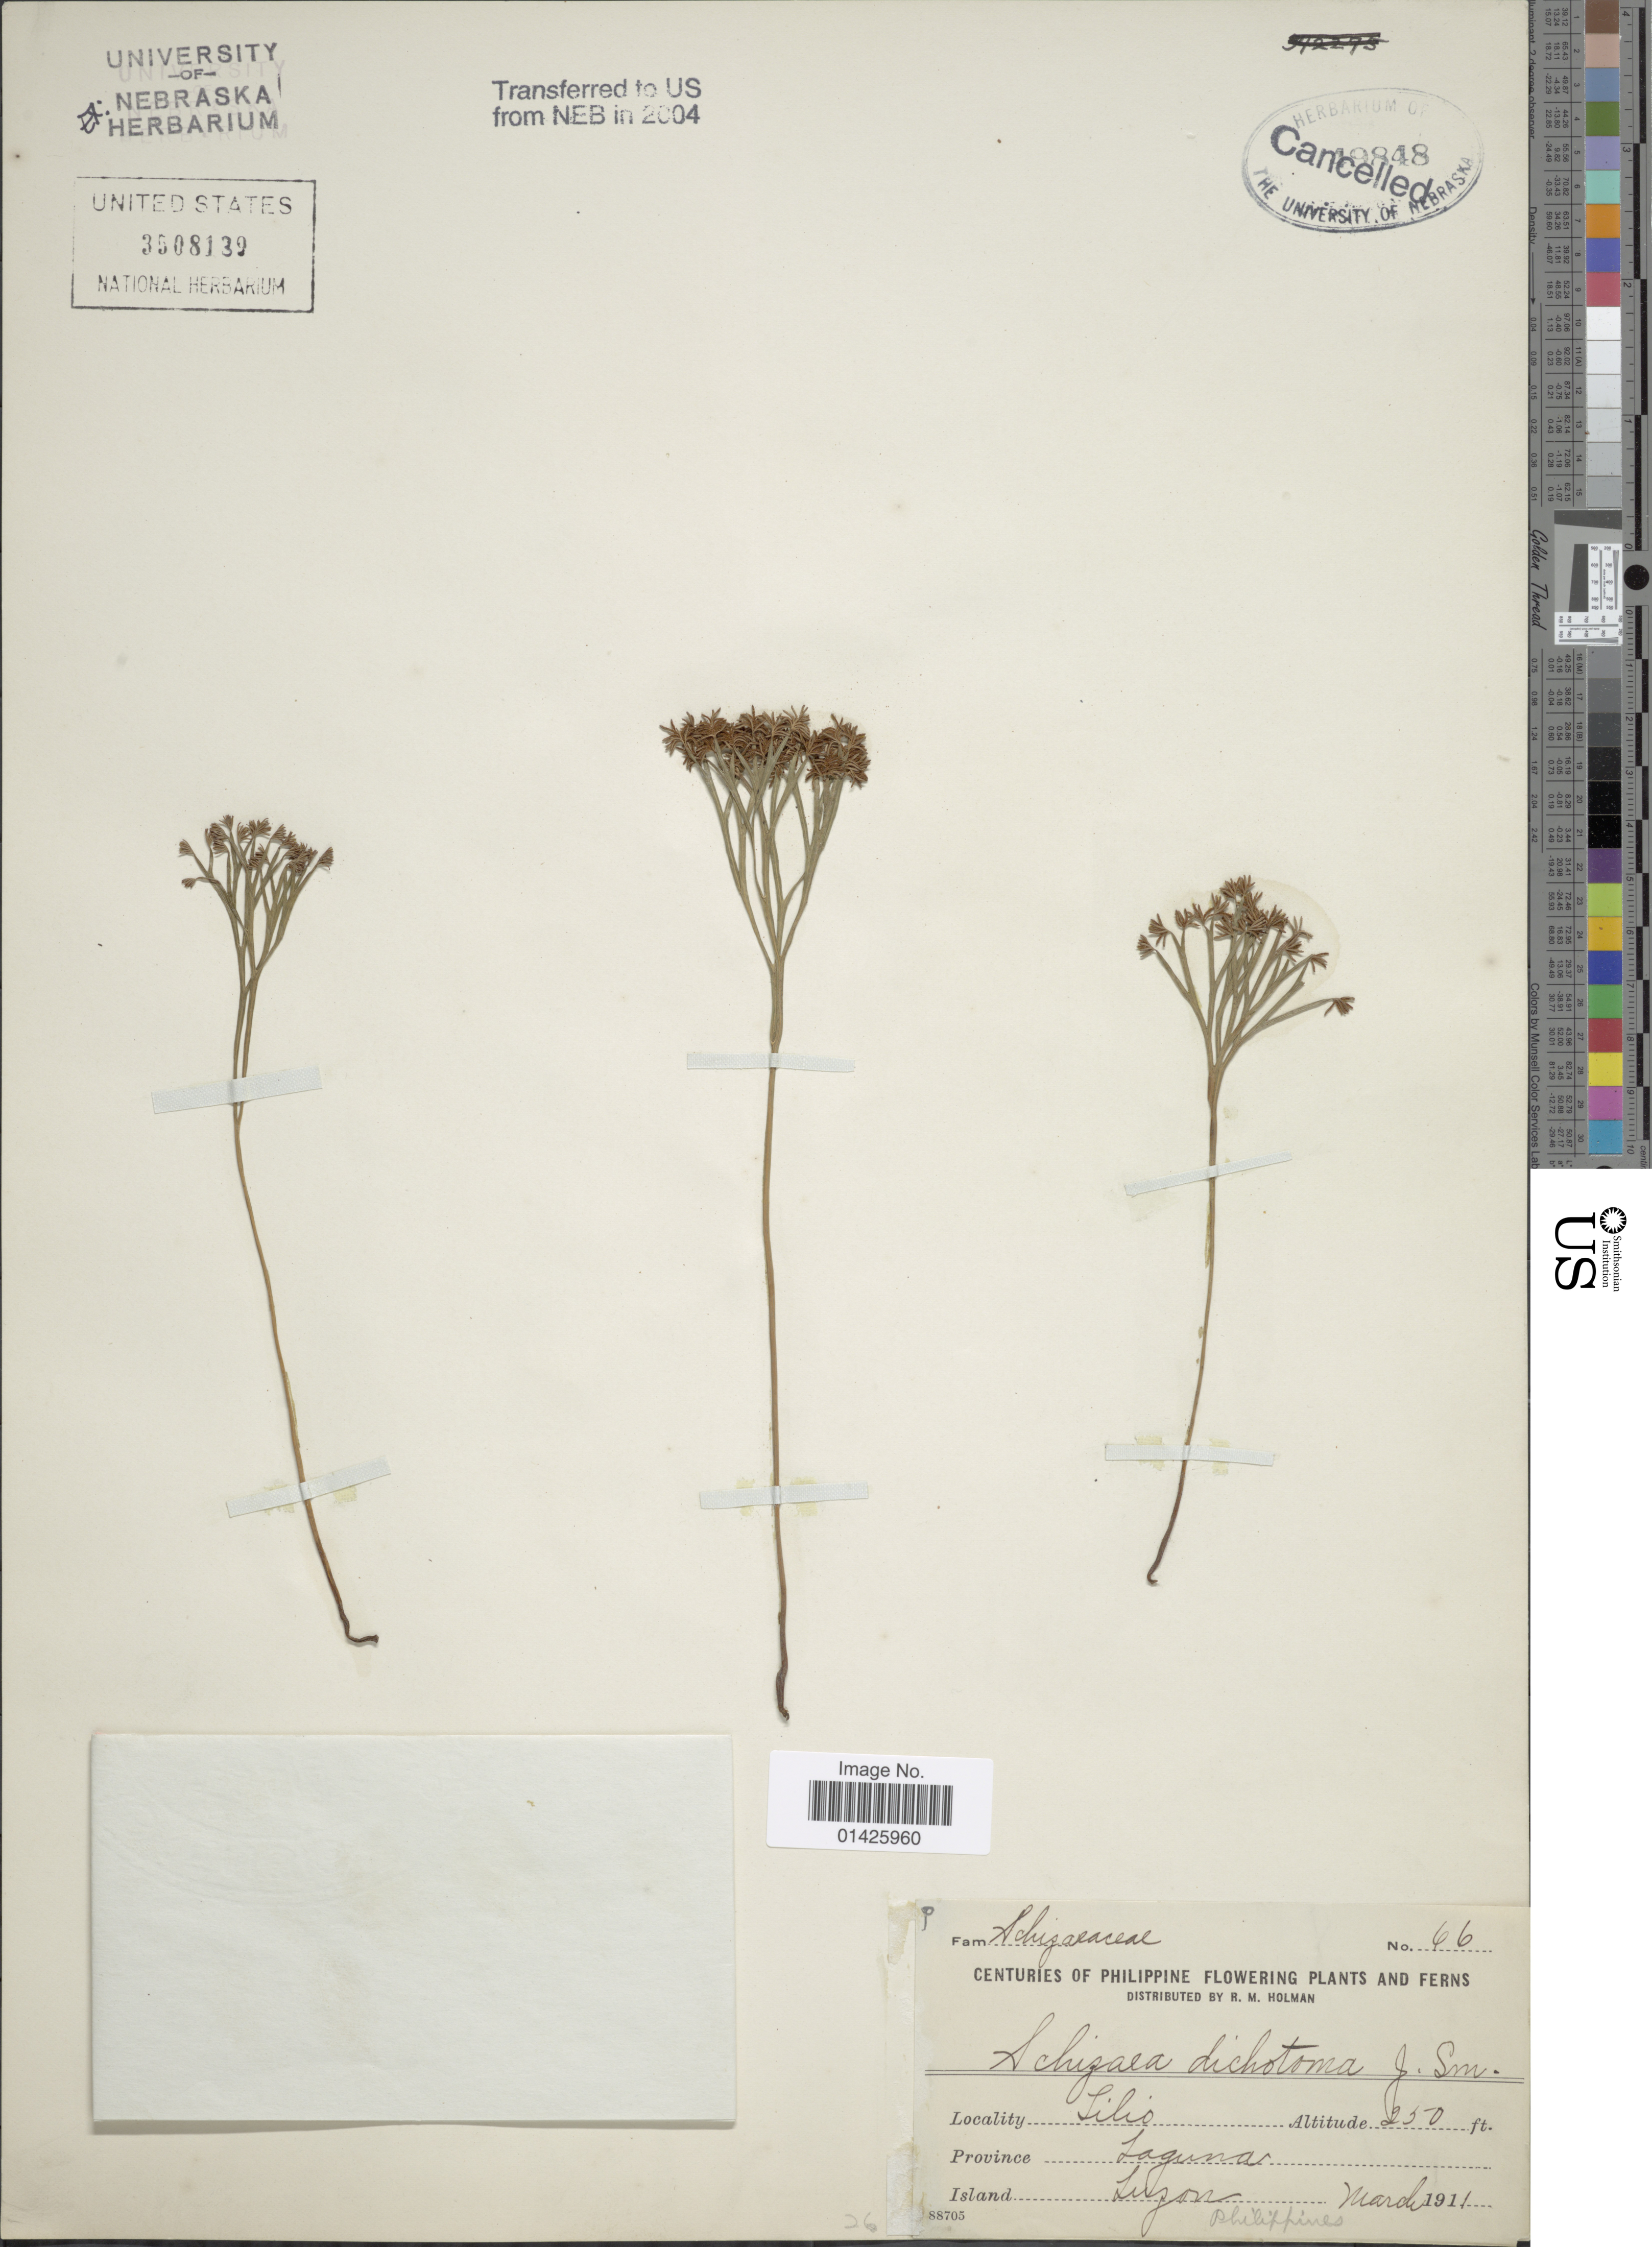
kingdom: Plantae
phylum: Tracheophyta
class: Polypodiopsida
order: Schizaeales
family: Schizaeaceae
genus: Schizaea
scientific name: Schizaea dichotoma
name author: (L.) J. Sm.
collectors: R. Holman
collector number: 66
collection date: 1911-03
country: Philippines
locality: Luzon, Lilio, Province Lagunas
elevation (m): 76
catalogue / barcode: US 3508139